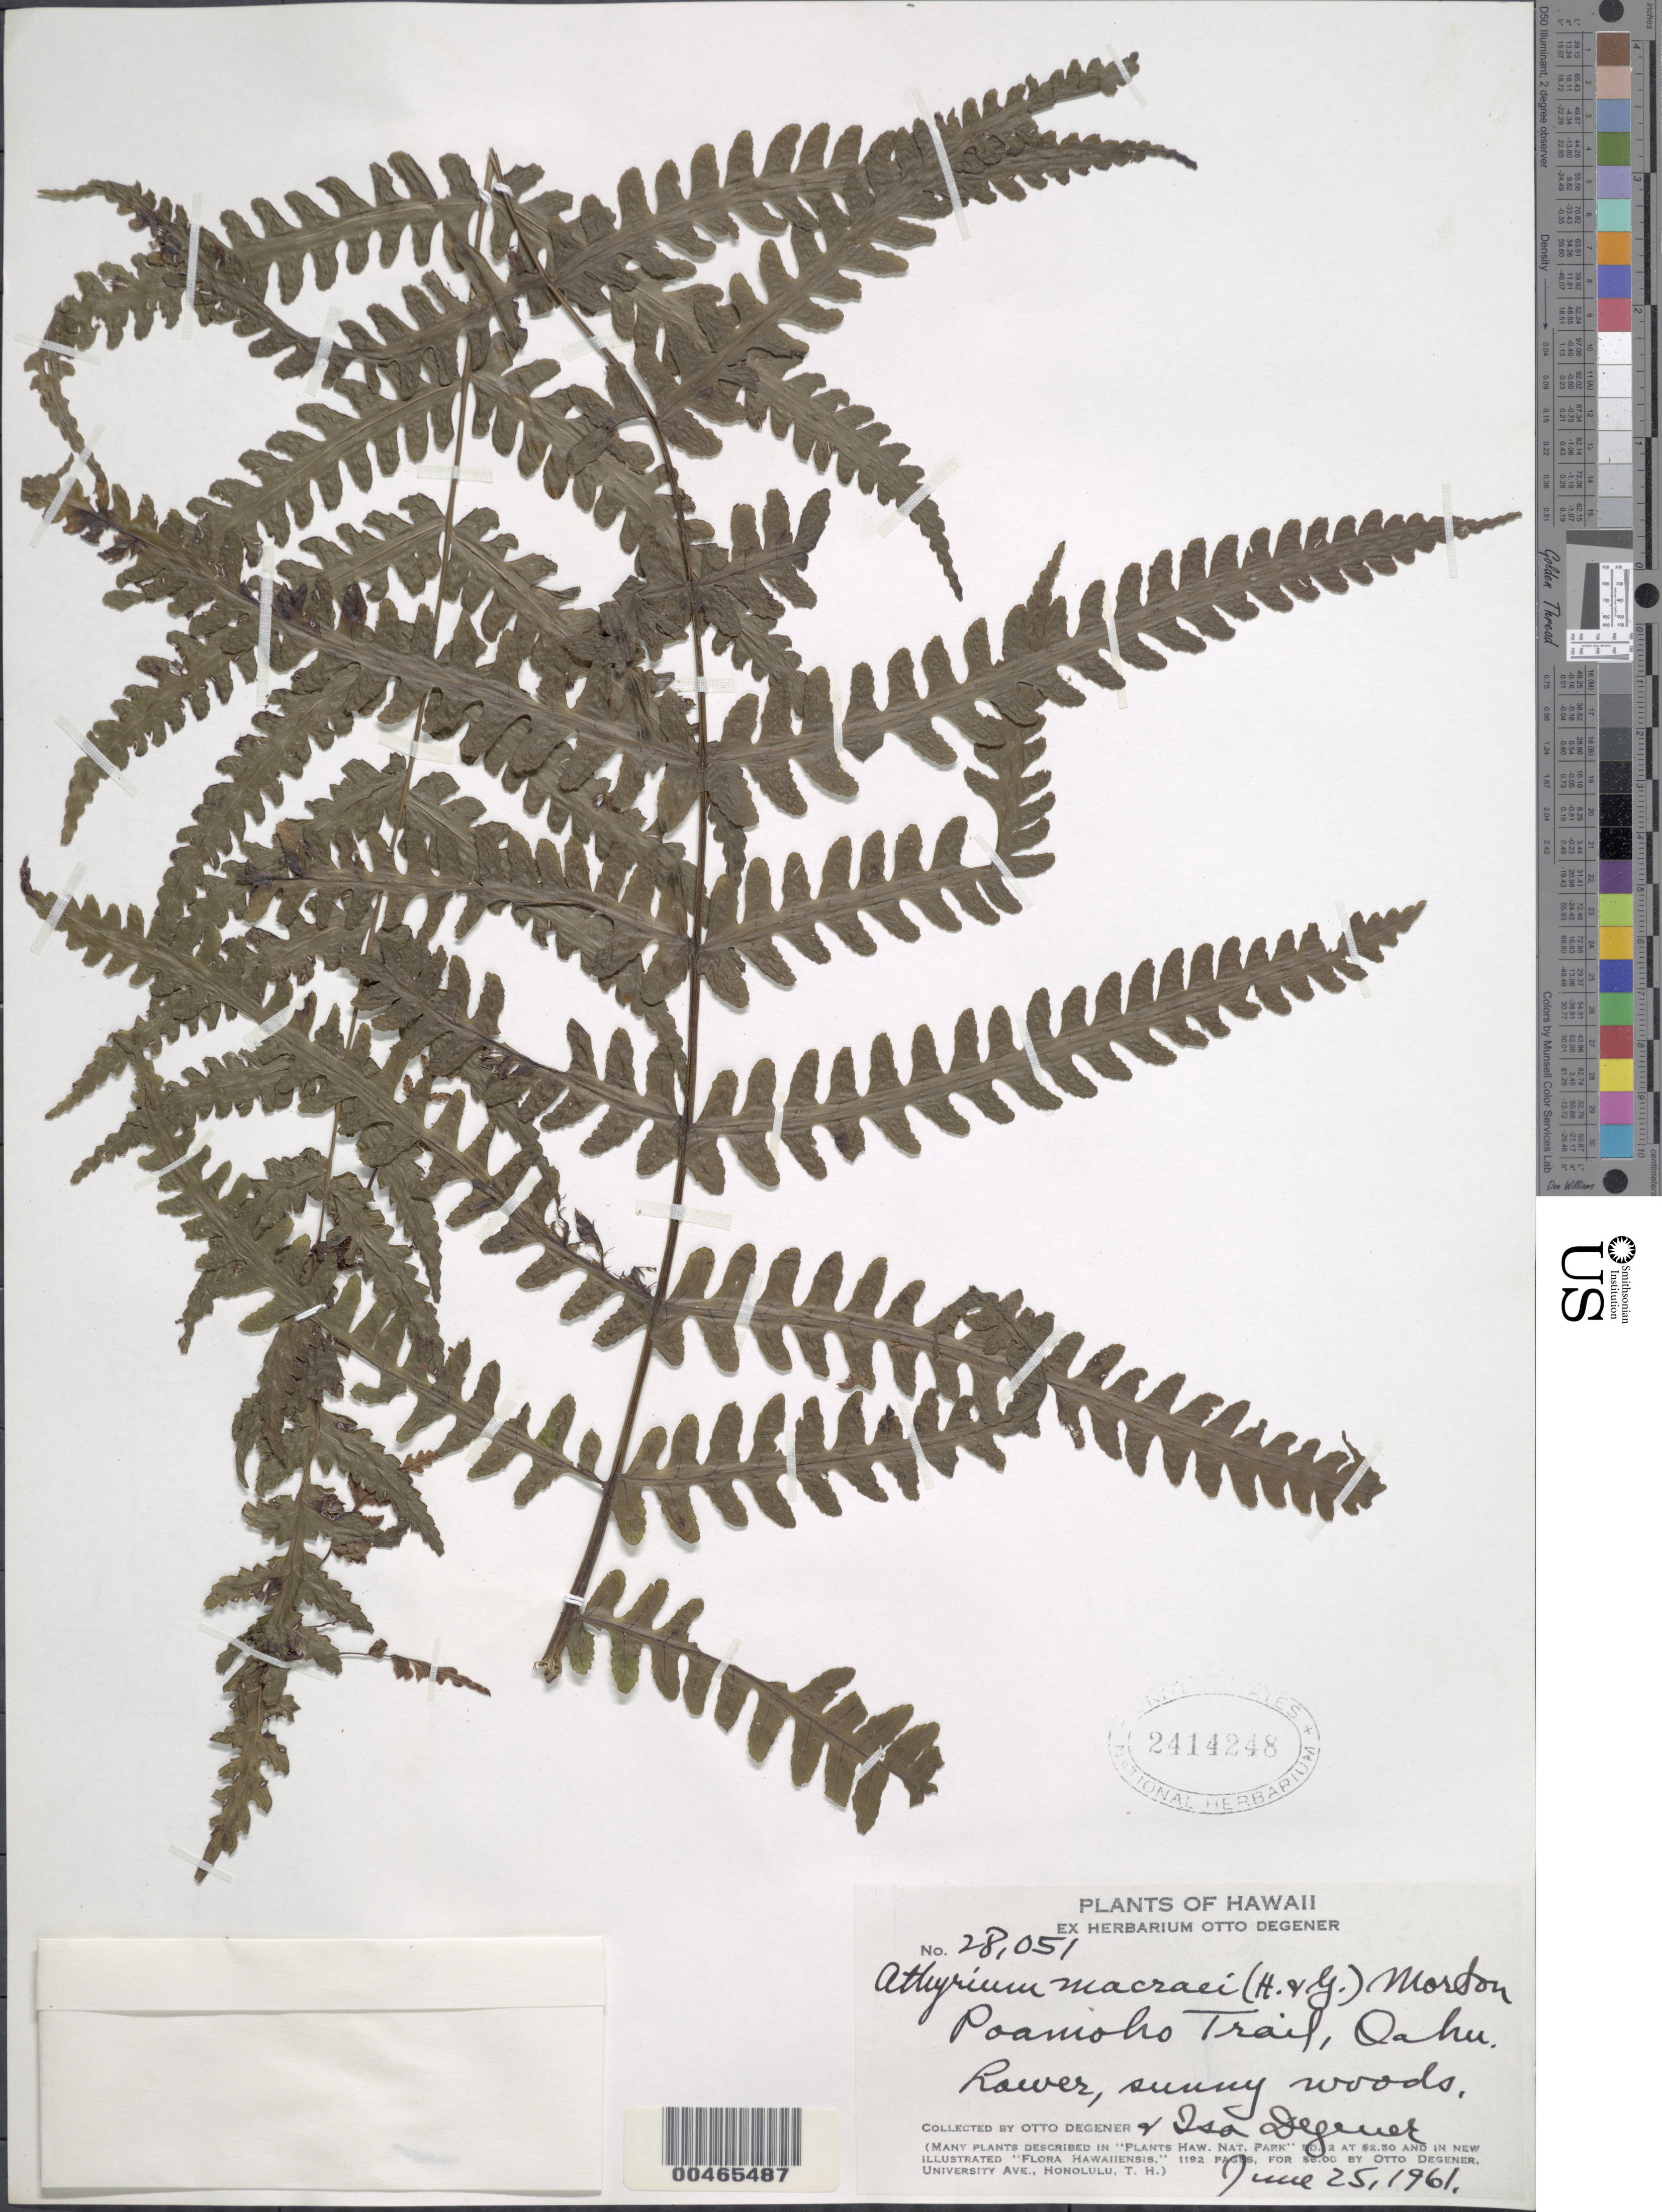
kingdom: Plantae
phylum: Tracheophyta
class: Polypodiopsida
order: Polypodiales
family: Athyriaceae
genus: Deparia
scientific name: Deparia prolifera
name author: (Kaulf.) Hook. & Grev.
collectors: O. Degener & I. Degener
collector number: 28051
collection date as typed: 25 Jun 1961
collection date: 1961-06-25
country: United States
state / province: Hawaii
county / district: Honolulu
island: Oahu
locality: Poamoho Trail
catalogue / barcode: US 2414248